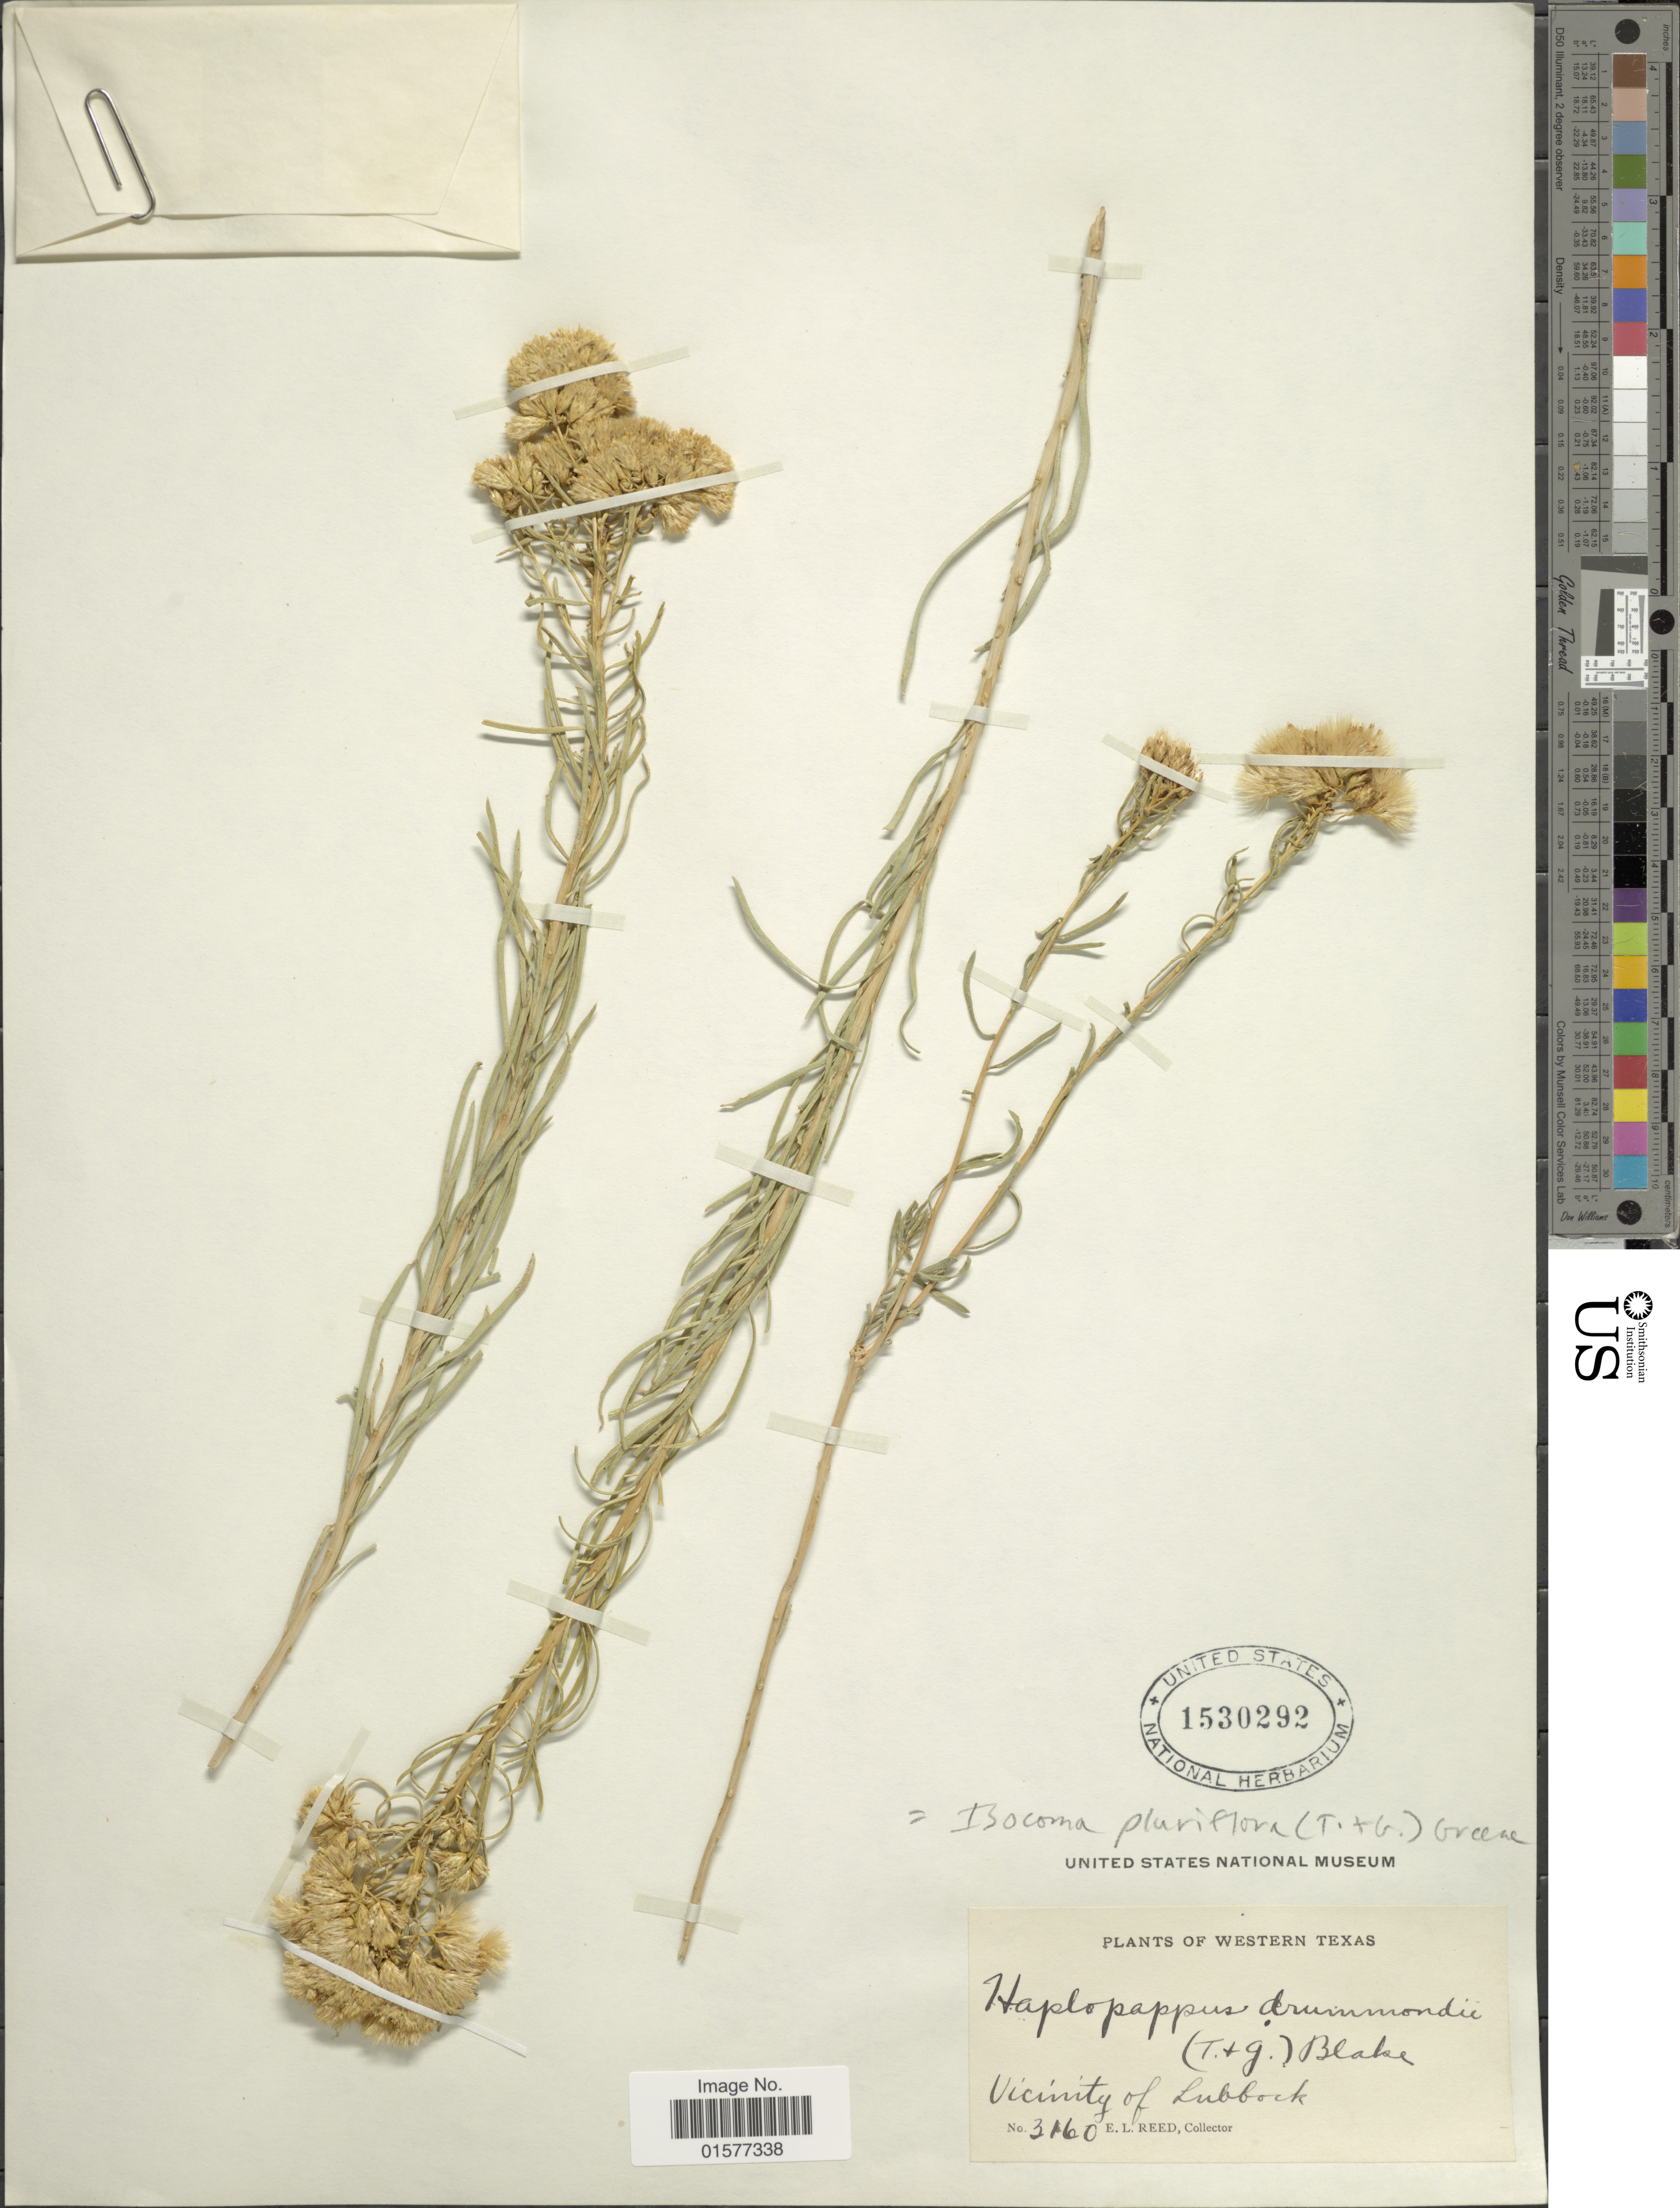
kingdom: Plantae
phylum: Tracheophyta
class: Magnoliopsida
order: Asterales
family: Asteraceae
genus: Isocoma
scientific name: Isocoma pluriflora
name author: (Torr. & A. Gray) Greene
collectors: E. Reed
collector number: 3160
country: United States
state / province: Texas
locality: Western Texas, Vicinity of Lubbock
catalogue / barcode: US 1530292